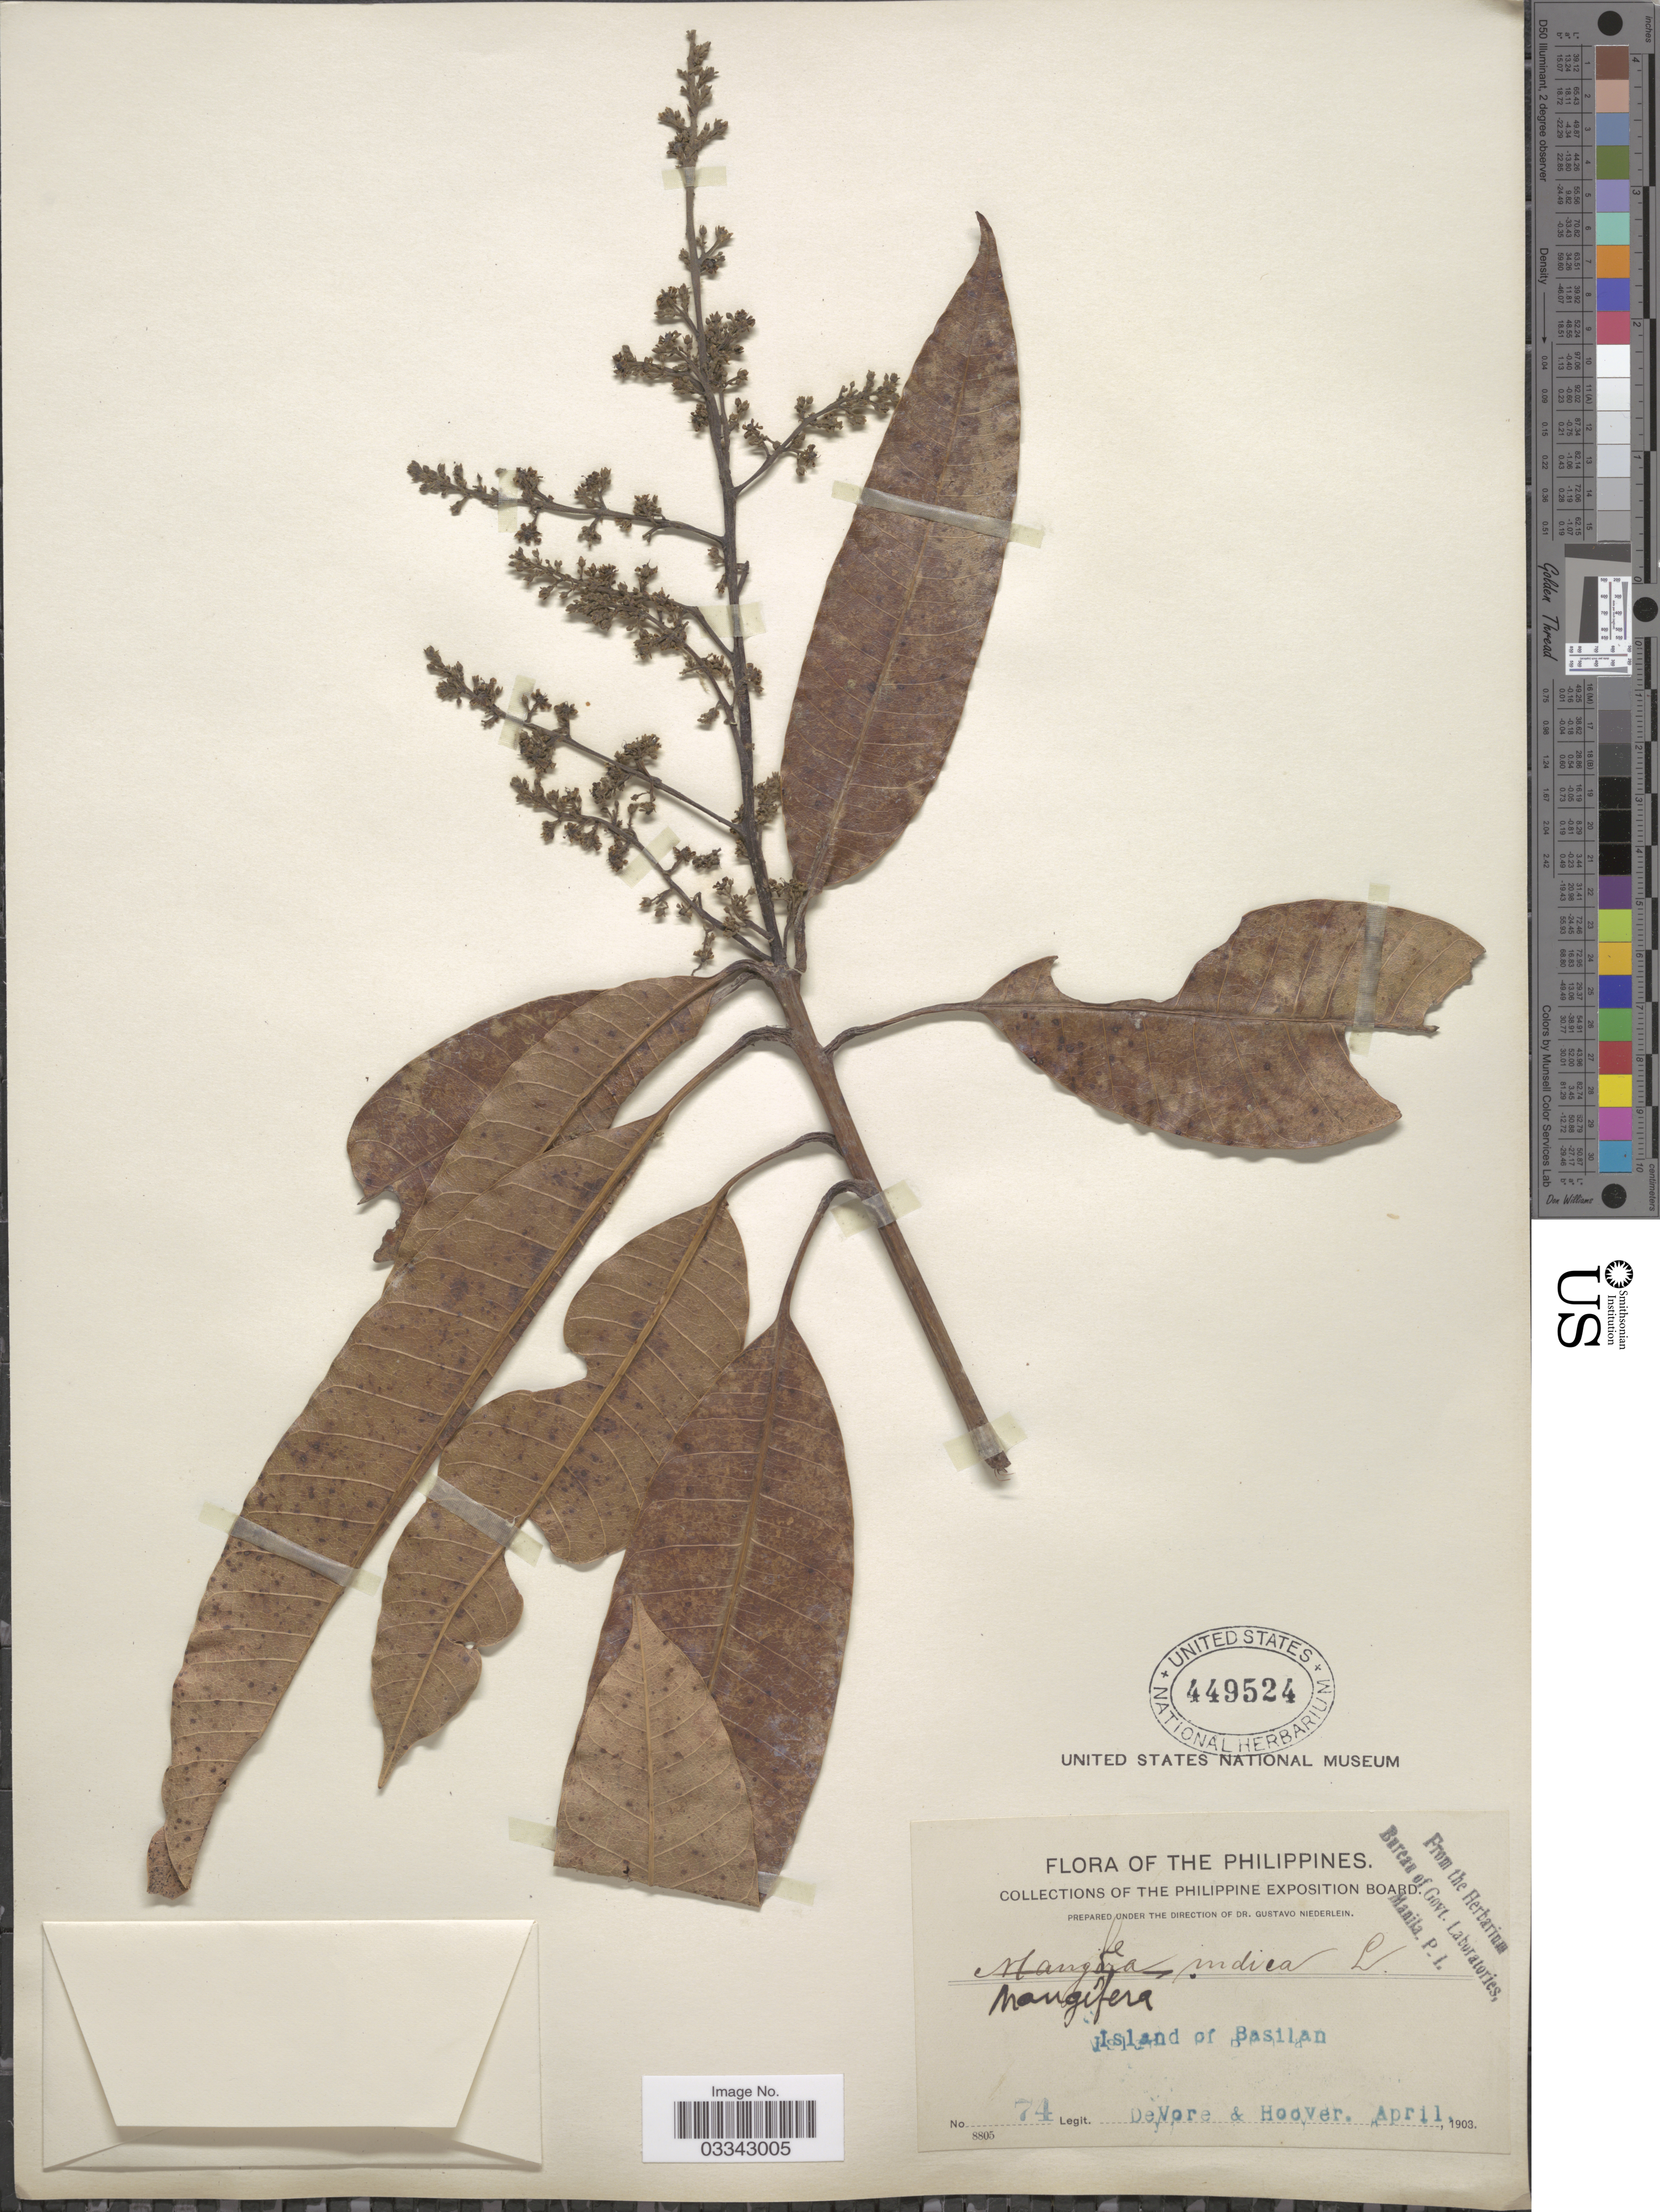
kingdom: Plantae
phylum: Tracheophyta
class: Magnoliopsida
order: Sapindales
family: Anacardiaceae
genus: Mangifera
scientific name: Mangifera indica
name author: L.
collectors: B. F. DeVore & -- Hoover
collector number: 74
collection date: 1903-04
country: Philippines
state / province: Muslim Mindanao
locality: Island of Basilan.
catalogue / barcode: US 449524